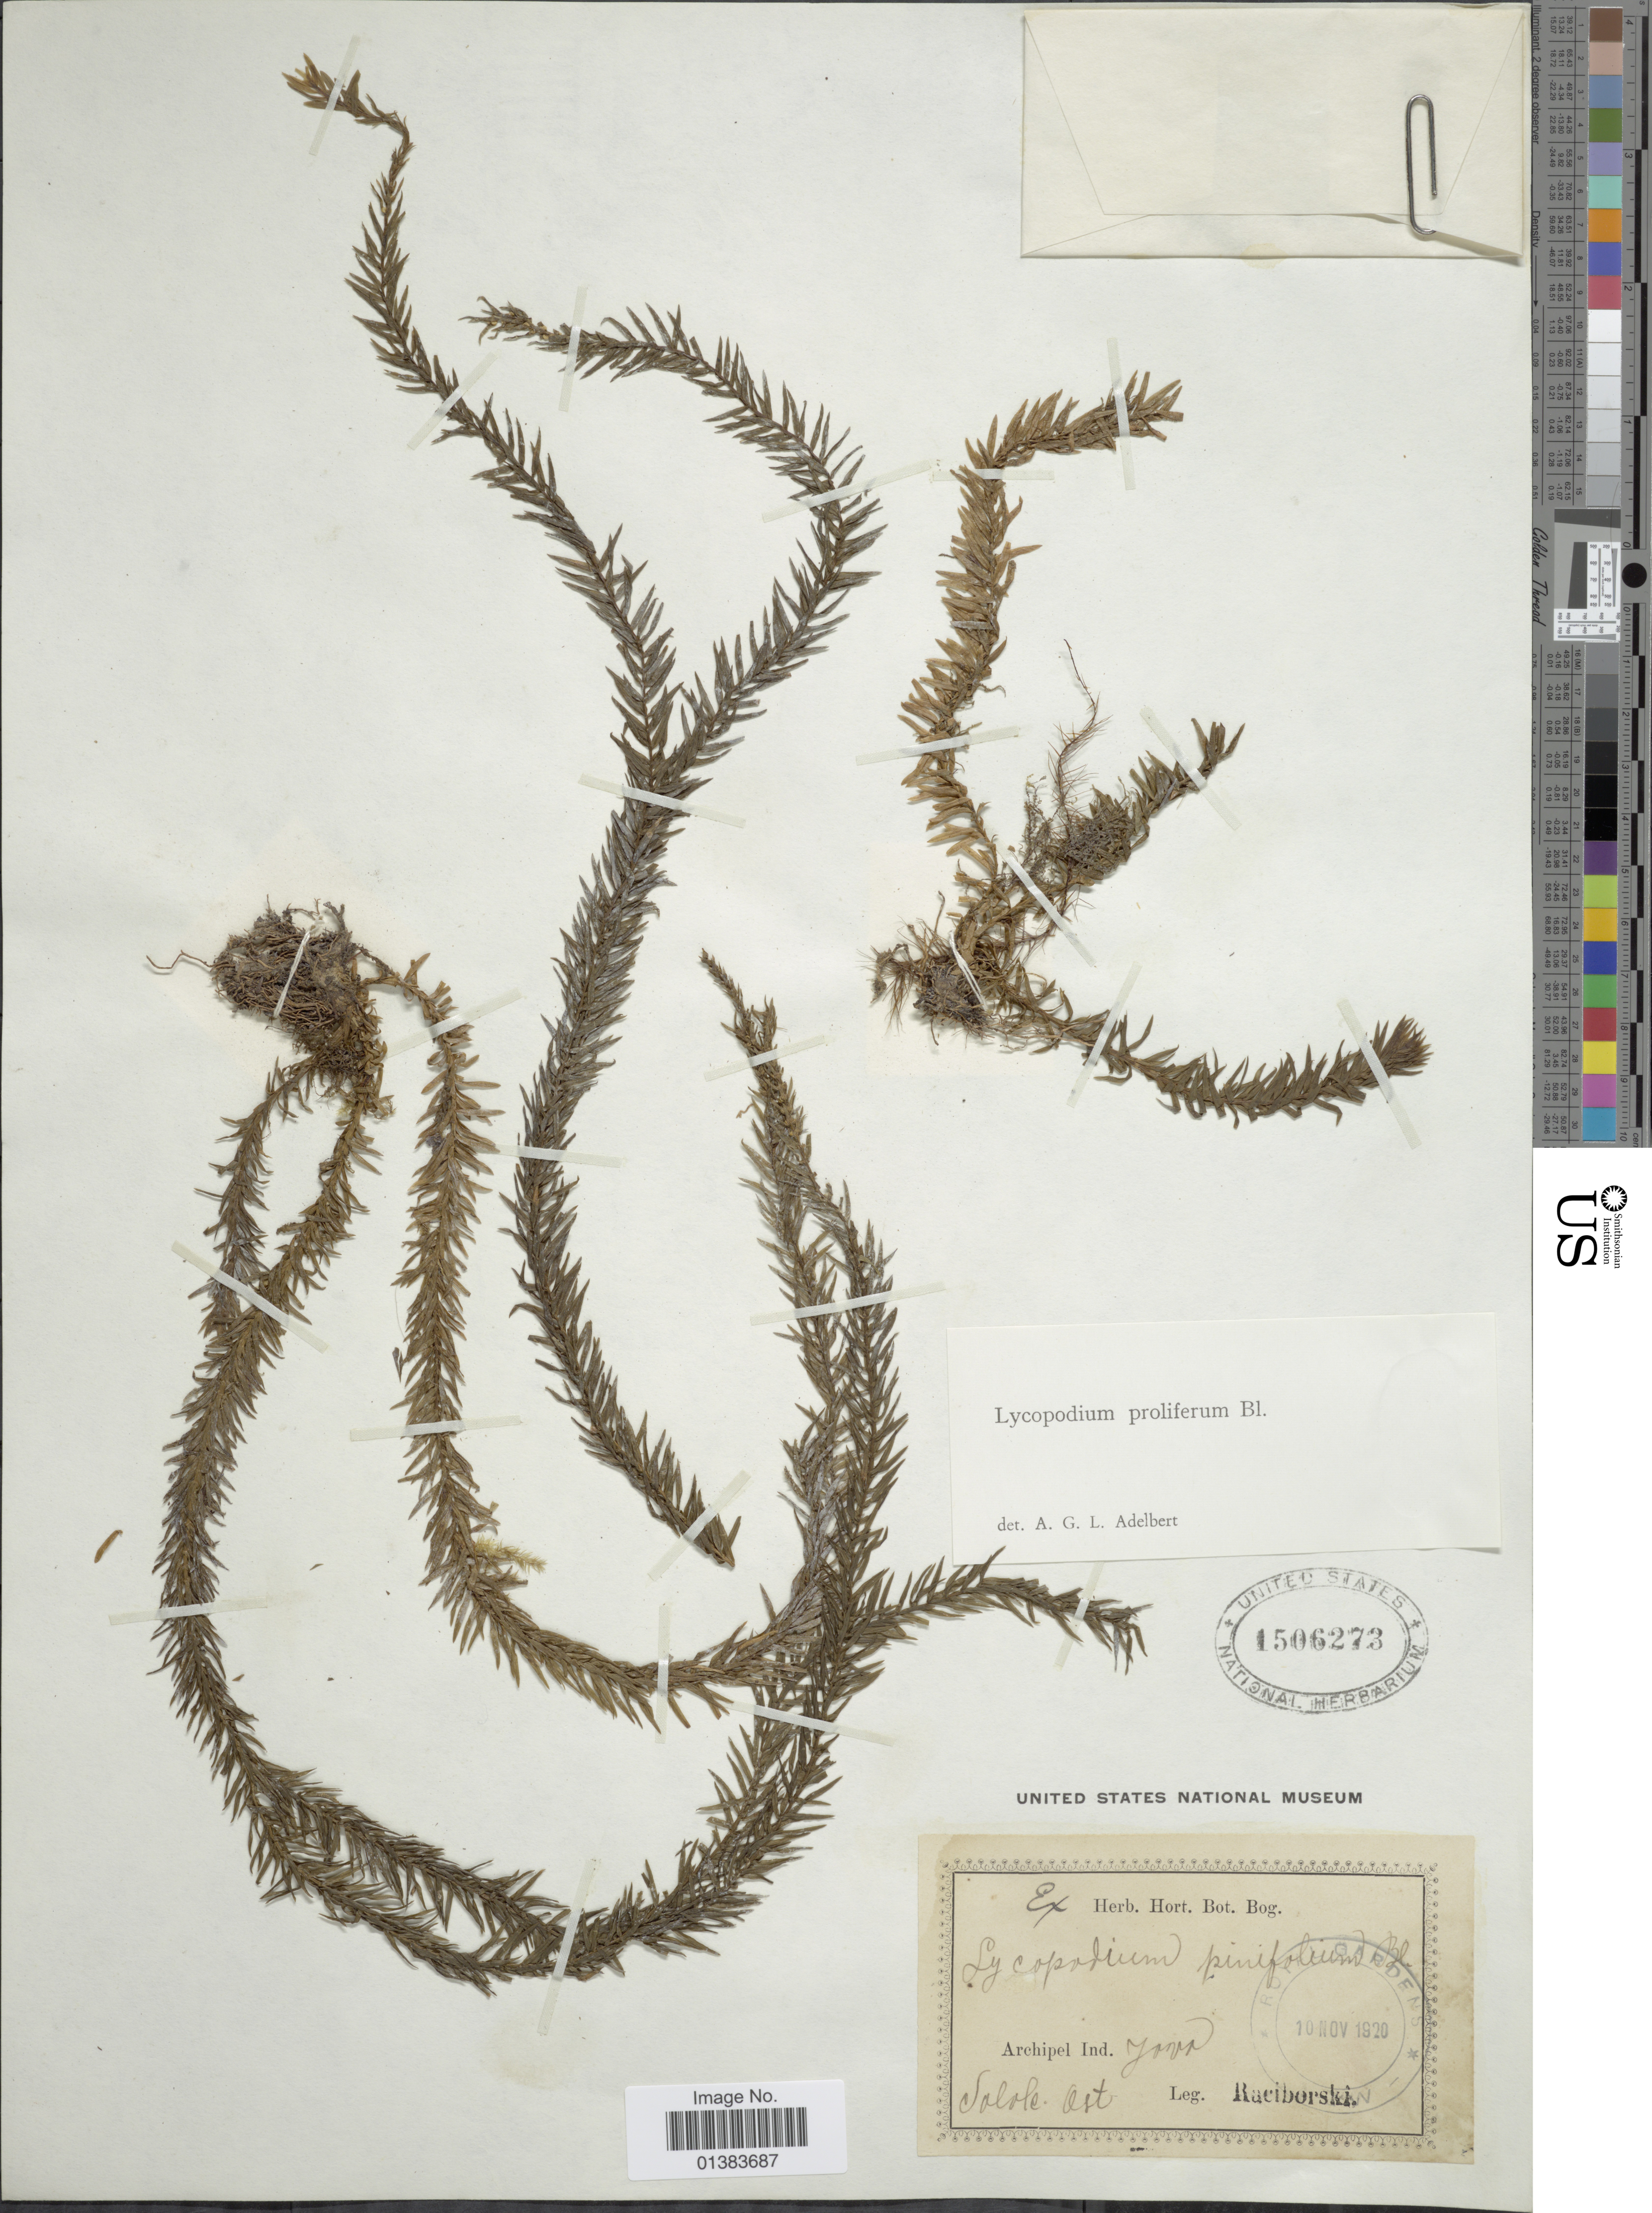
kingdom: Plantae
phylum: Tracheophyta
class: Lycopodiopsida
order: Lycopodiales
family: Lycopodiaceae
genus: Phlegmariurus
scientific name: Phlegmariurus proliferus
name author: (Blume) A. R. Field & Bostock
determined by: Field, A. R.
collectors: M. Raciborski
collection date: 1920-11-10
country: Indonesia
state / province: Java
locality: Solole Ost [interpreted]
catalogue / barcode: US 1506273